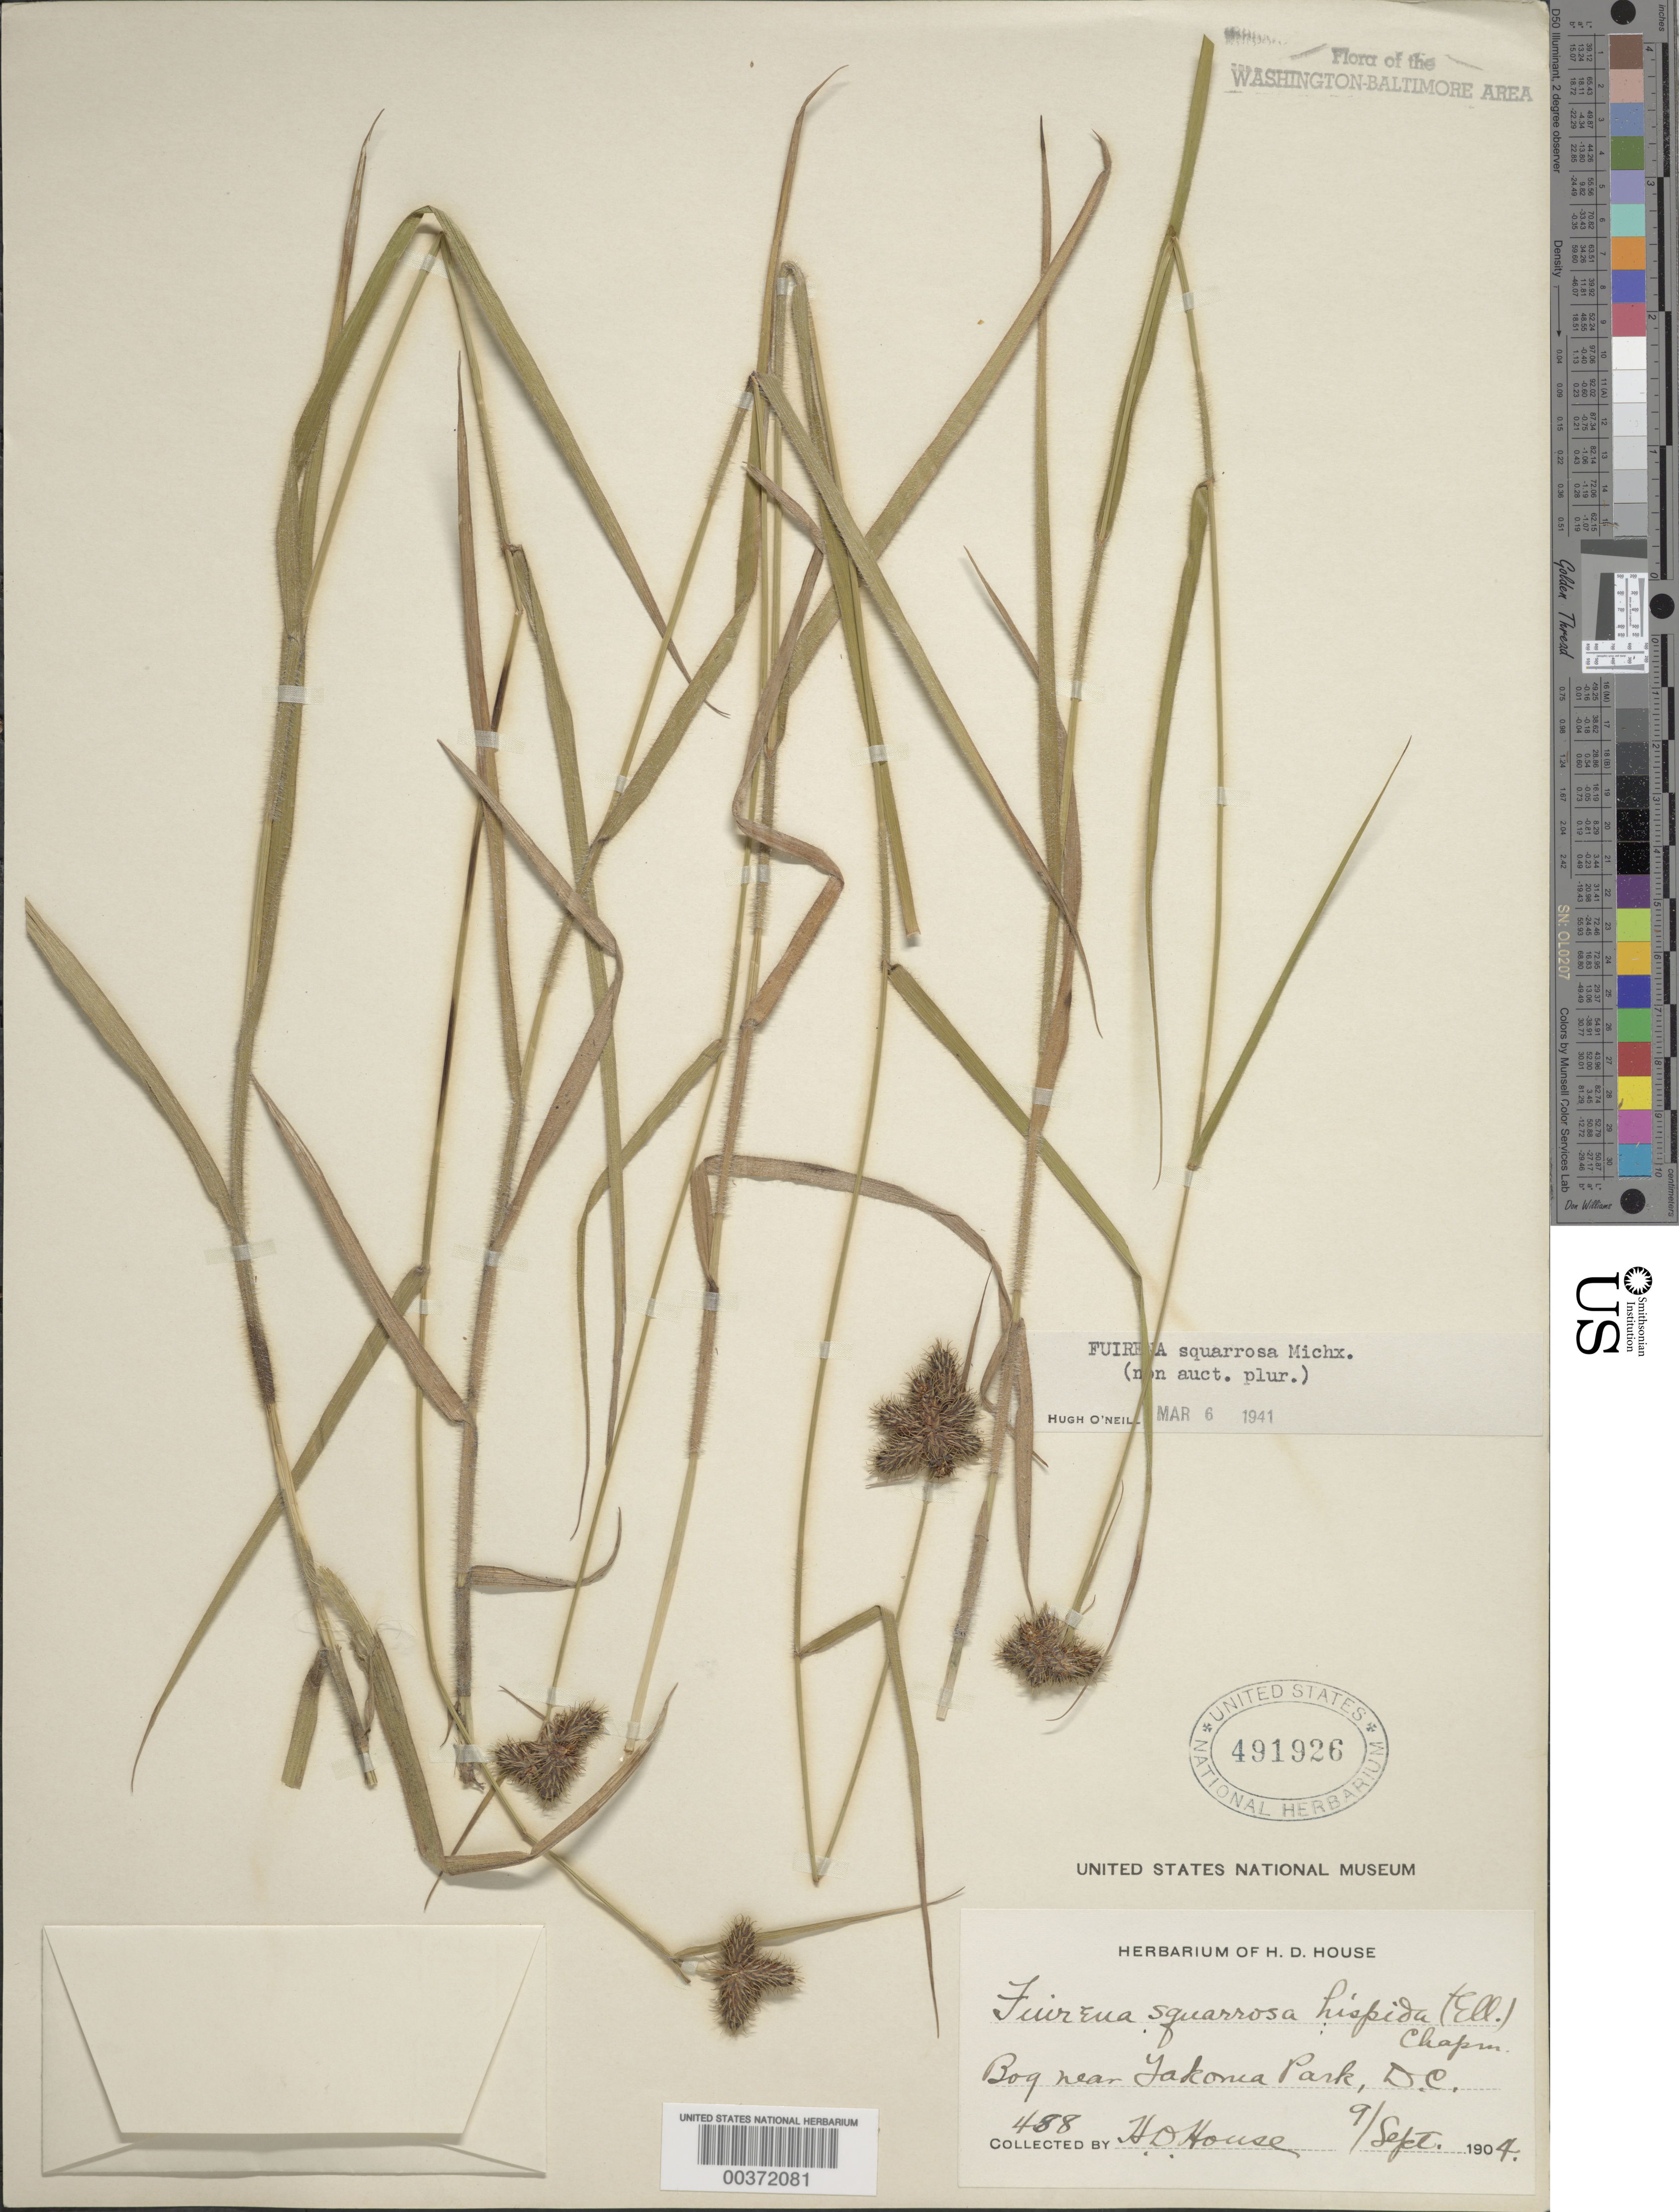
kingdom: Plantae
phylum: Tracheophyta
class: Liliopsida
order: Poales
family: Cyperaceae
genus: Fuirena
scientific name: Fuirena squarrosa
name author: Michx.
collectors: H. D. House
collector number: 488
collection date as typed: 09 Sep 1904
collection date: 1904-09-09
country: United States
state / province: District of Columbia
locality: Takoma Park vicinity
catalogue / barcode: US 491926